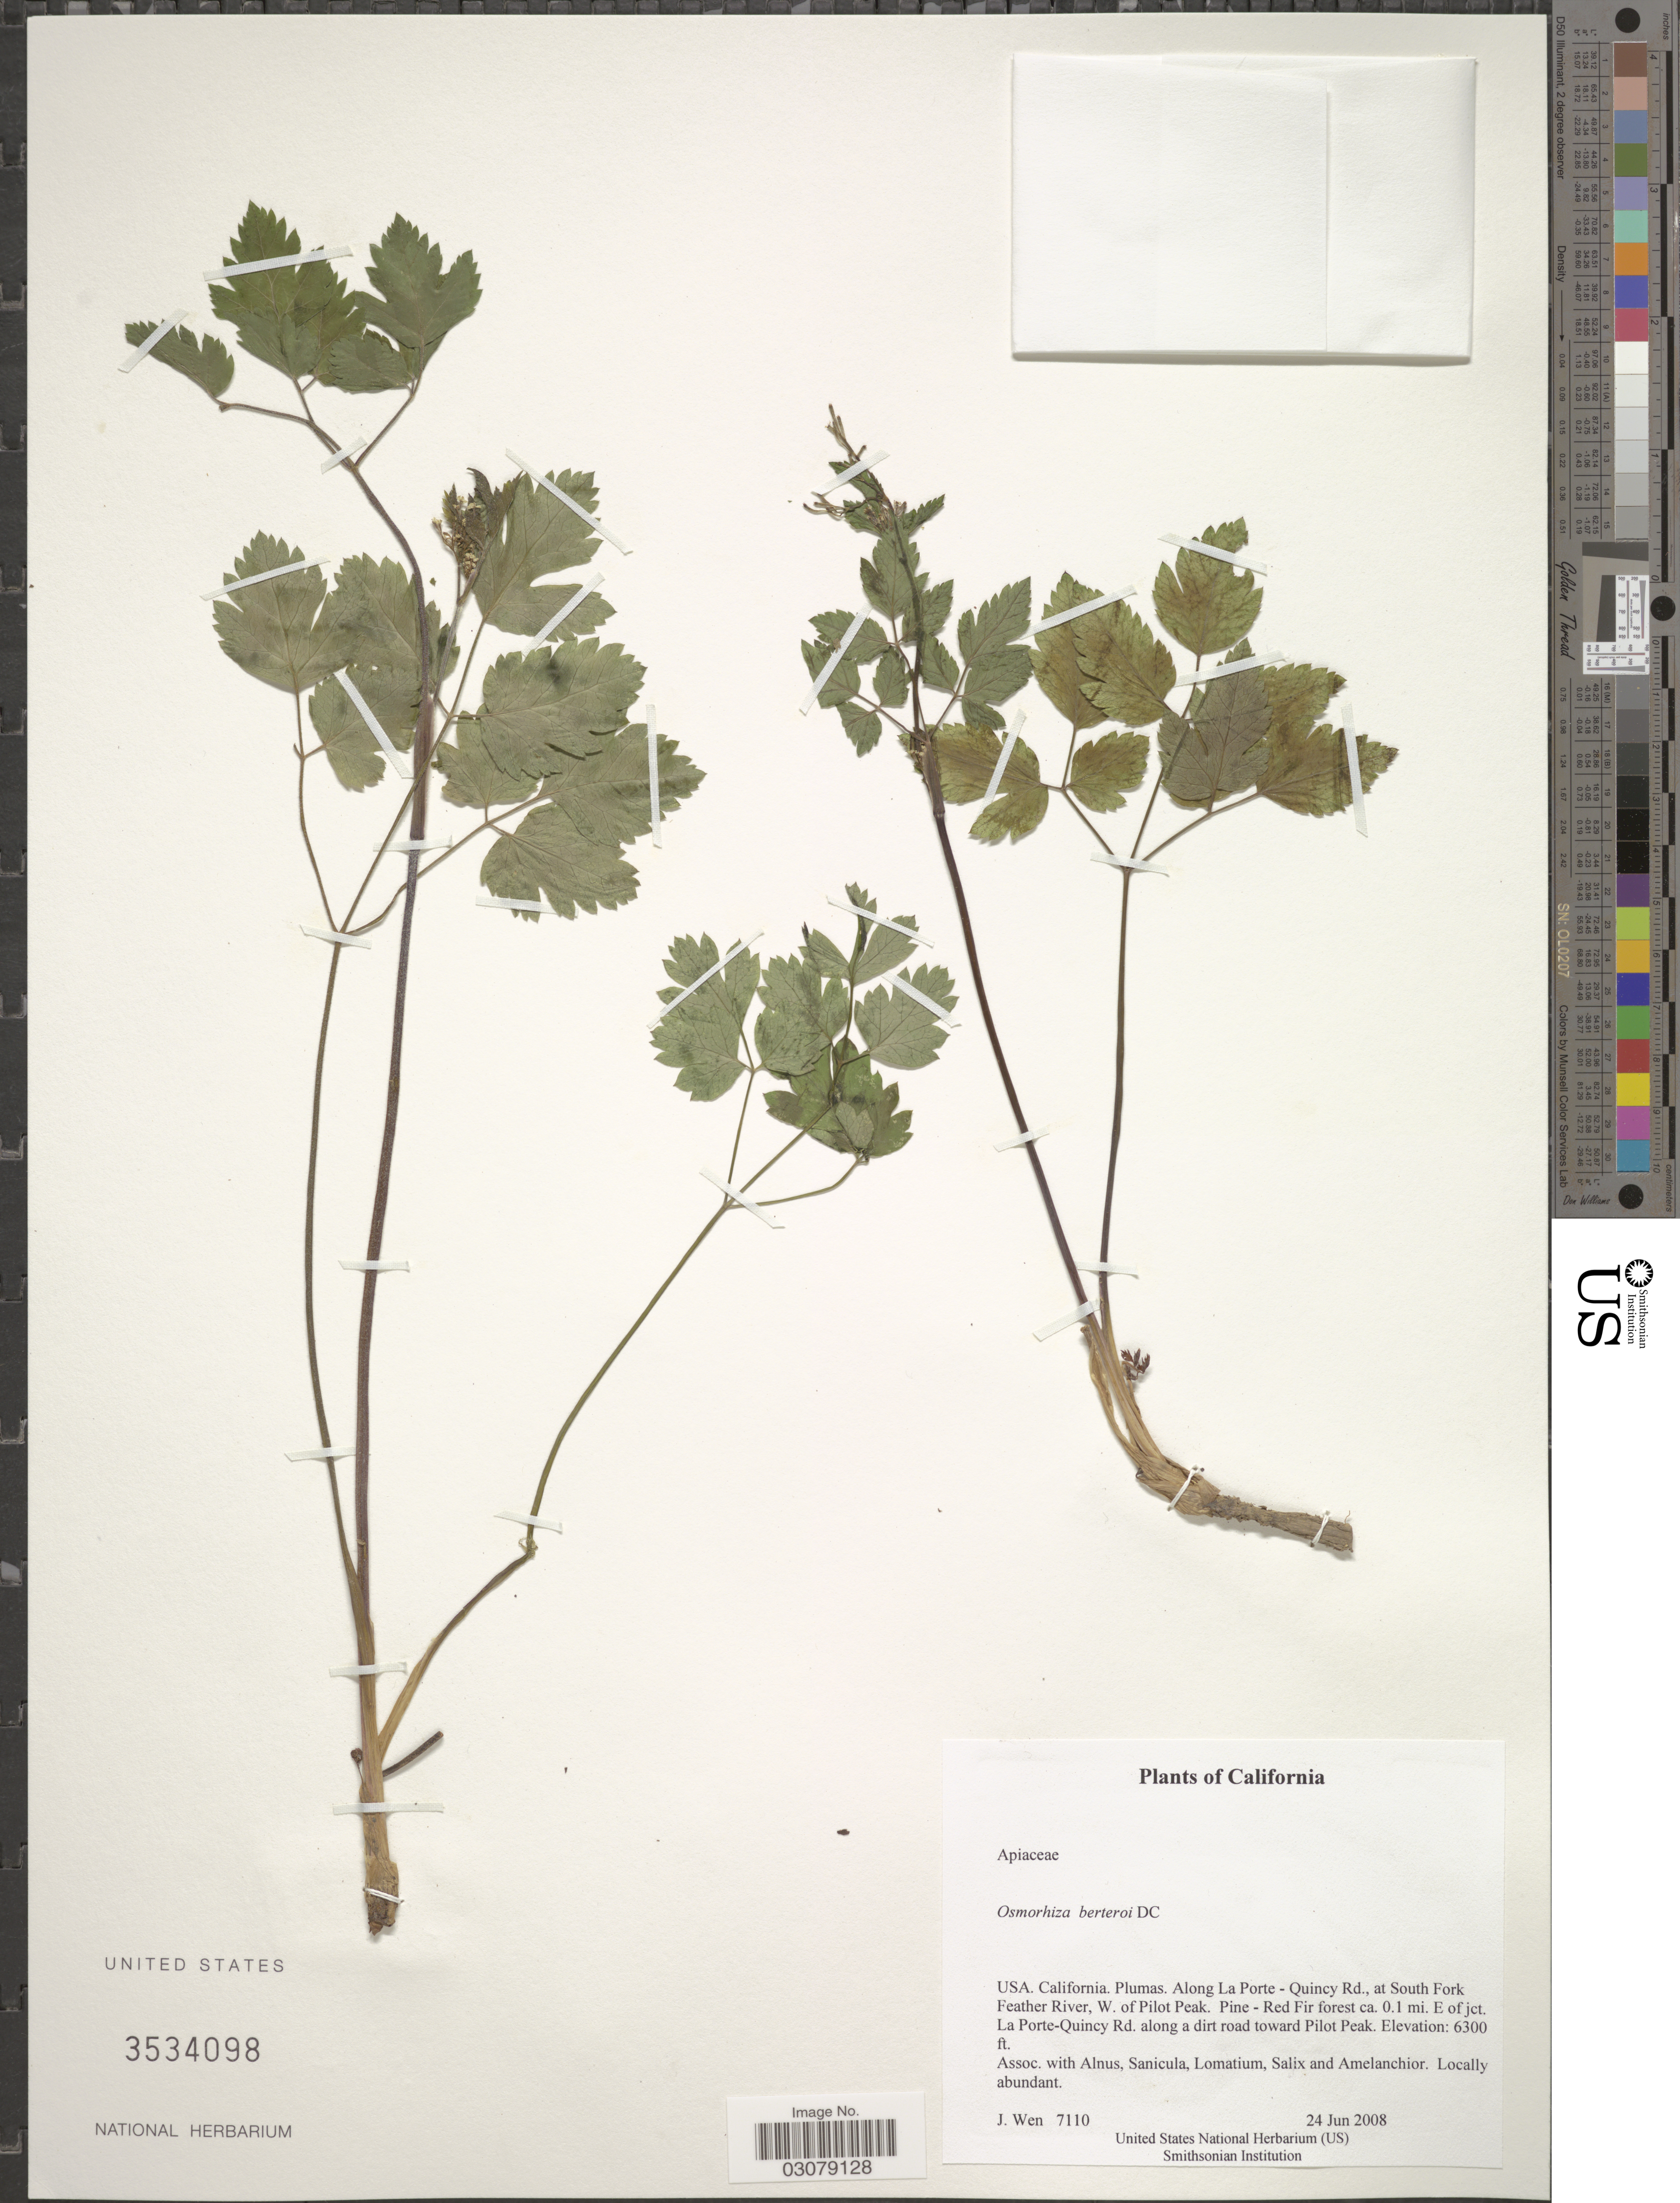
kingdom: Plantae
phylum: Tracheophyta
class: Magnoliopsida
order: Apiales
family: Apiaceae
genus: Osmorhiza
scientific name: Osmorhiza berteroi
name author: DC.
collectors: J. Wen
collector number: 7110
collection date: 2008-06-24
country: United States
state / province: California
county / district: Plumas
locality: Plumas. Along La Porte- Quincy Rd., at South Fork Feather River, W. of Pilot Peak. Pine - Red Fir forest ca. 0.1 mi. E of jct. La Porte - Quincy Rd. along a dirt road toward Pilot Peak.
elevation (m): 1920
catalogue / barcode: US 3534098